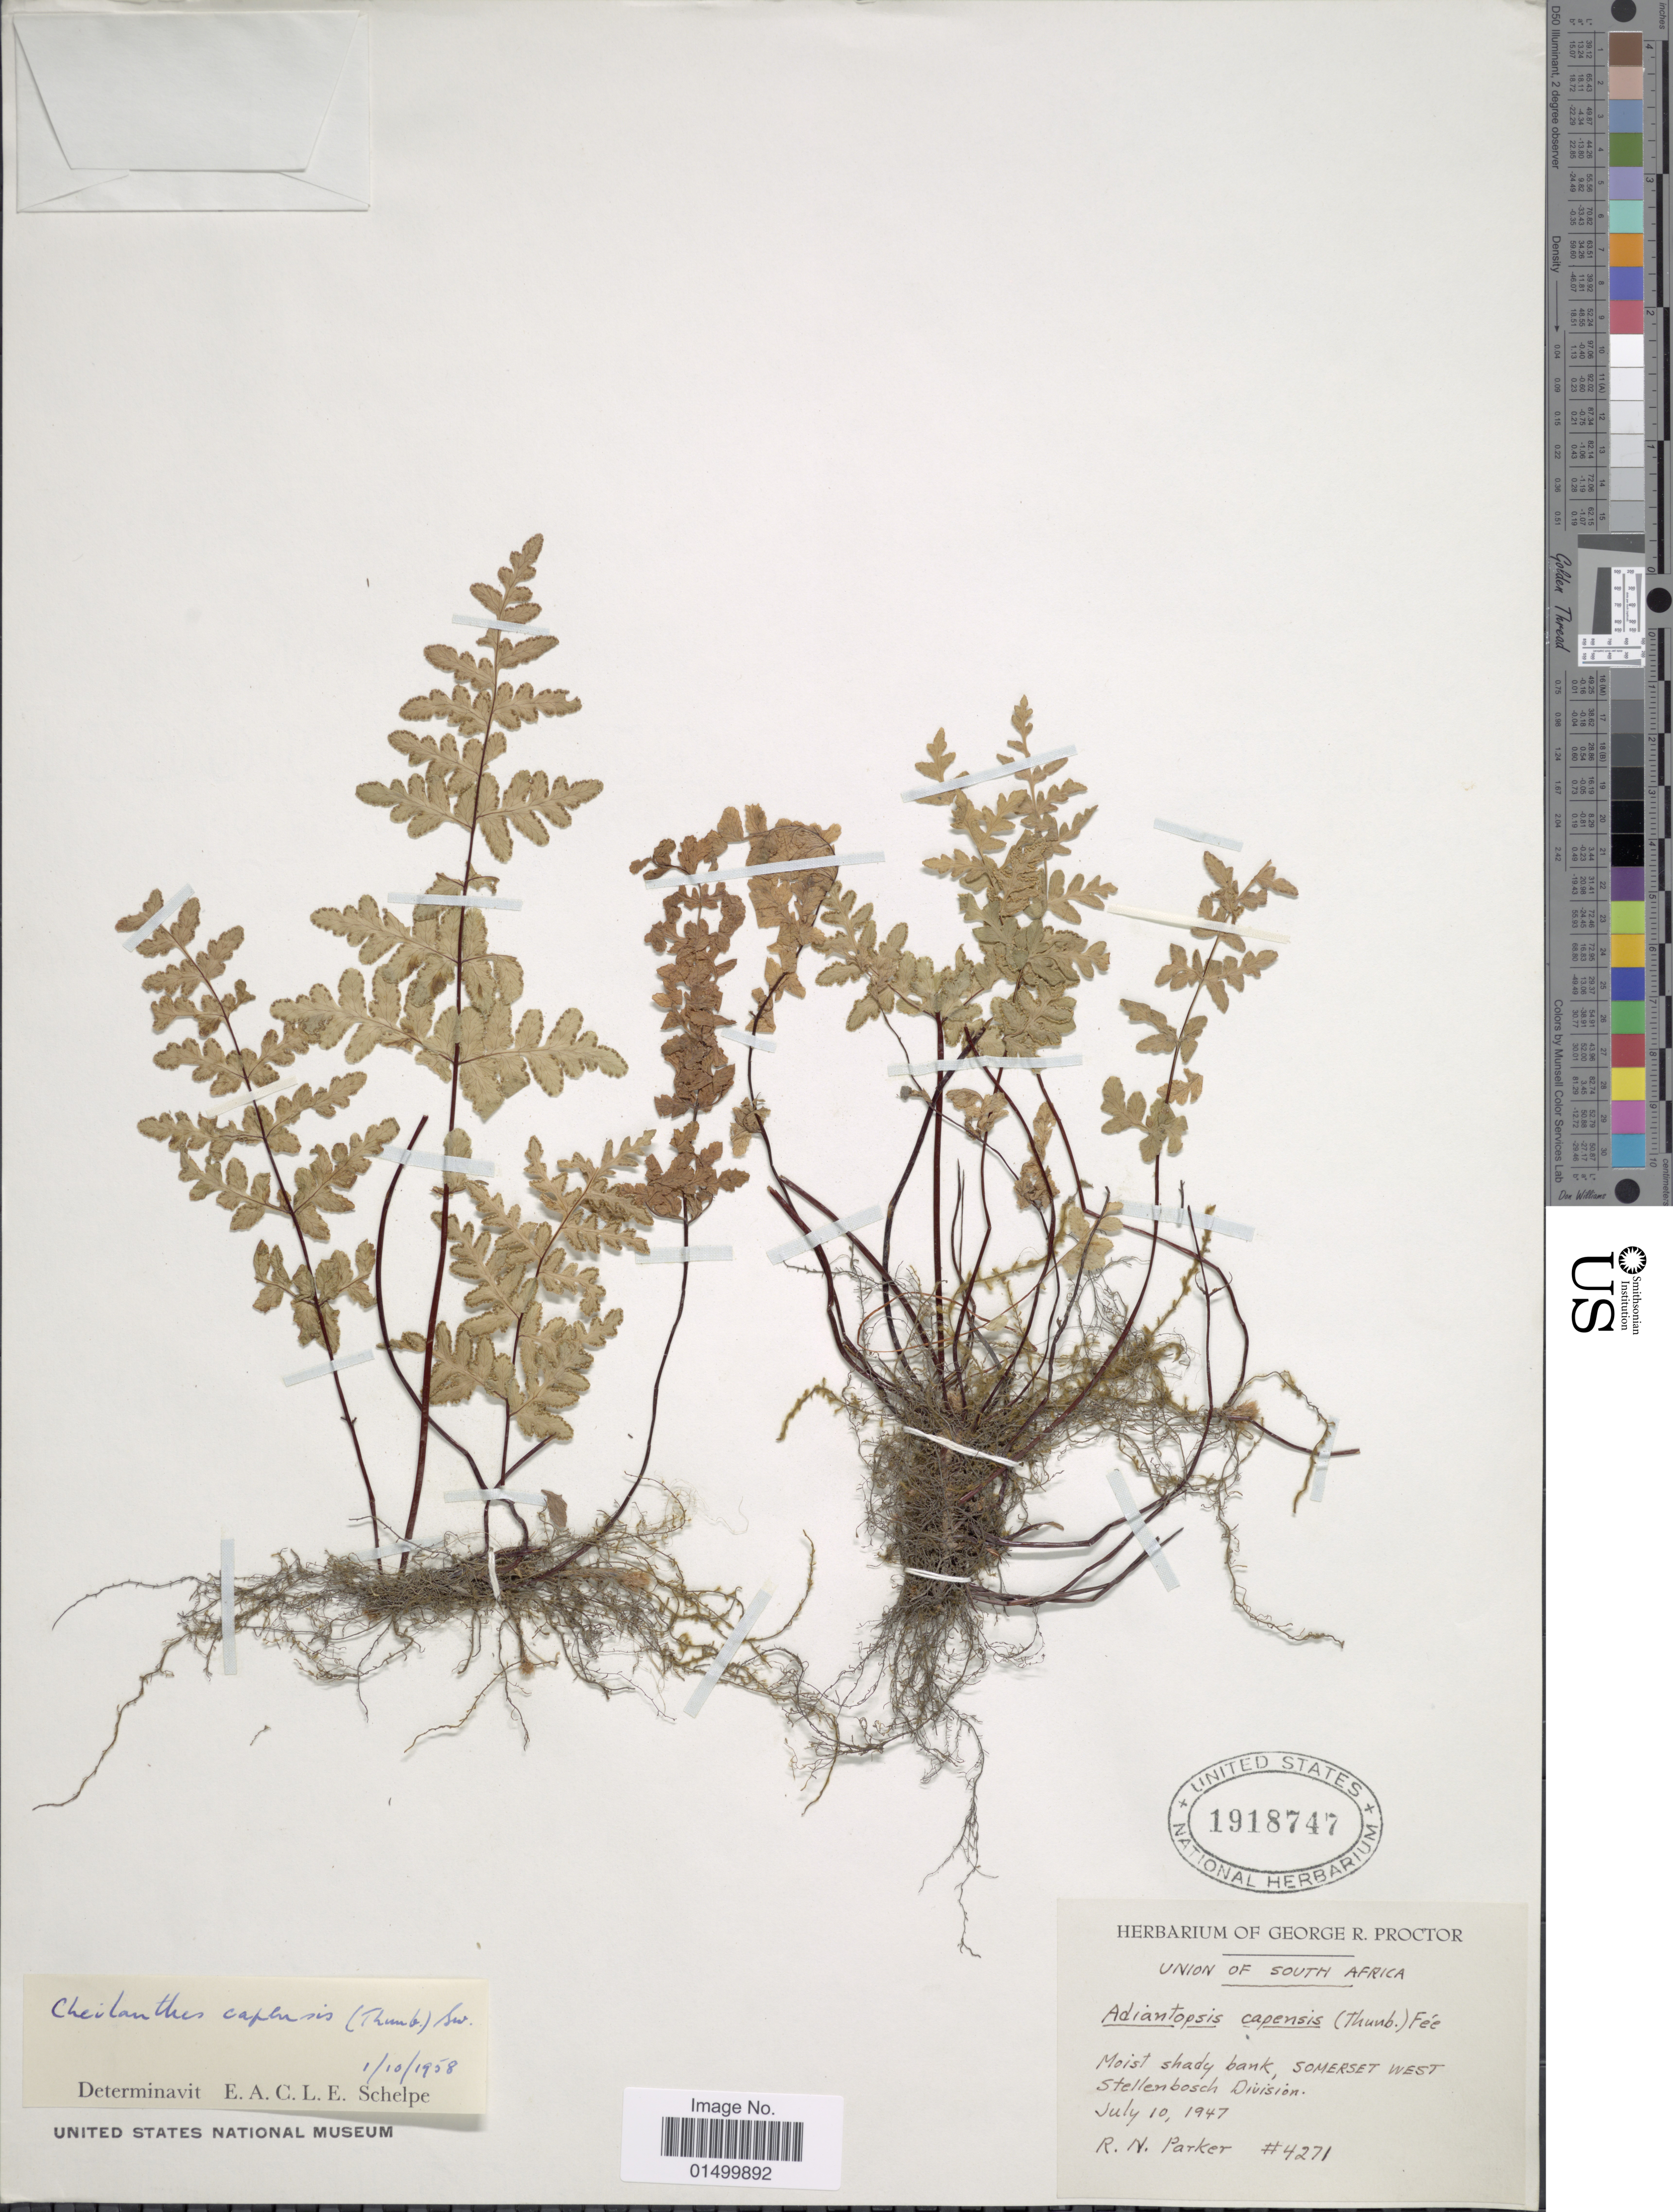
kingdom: Plantae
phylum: Tracheophyta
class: Polypodiopsida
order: Polypodiales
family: Pteridaceae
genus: Cheilanthes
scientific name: Cheilanthes capensis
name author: (Thunb.) Sw.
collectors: R. N. Parker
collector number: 4271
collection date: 1947-07-10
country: South Africa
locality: Union of South Africa, Stellenbosch Division, Somerset West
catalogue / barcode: US 1918747